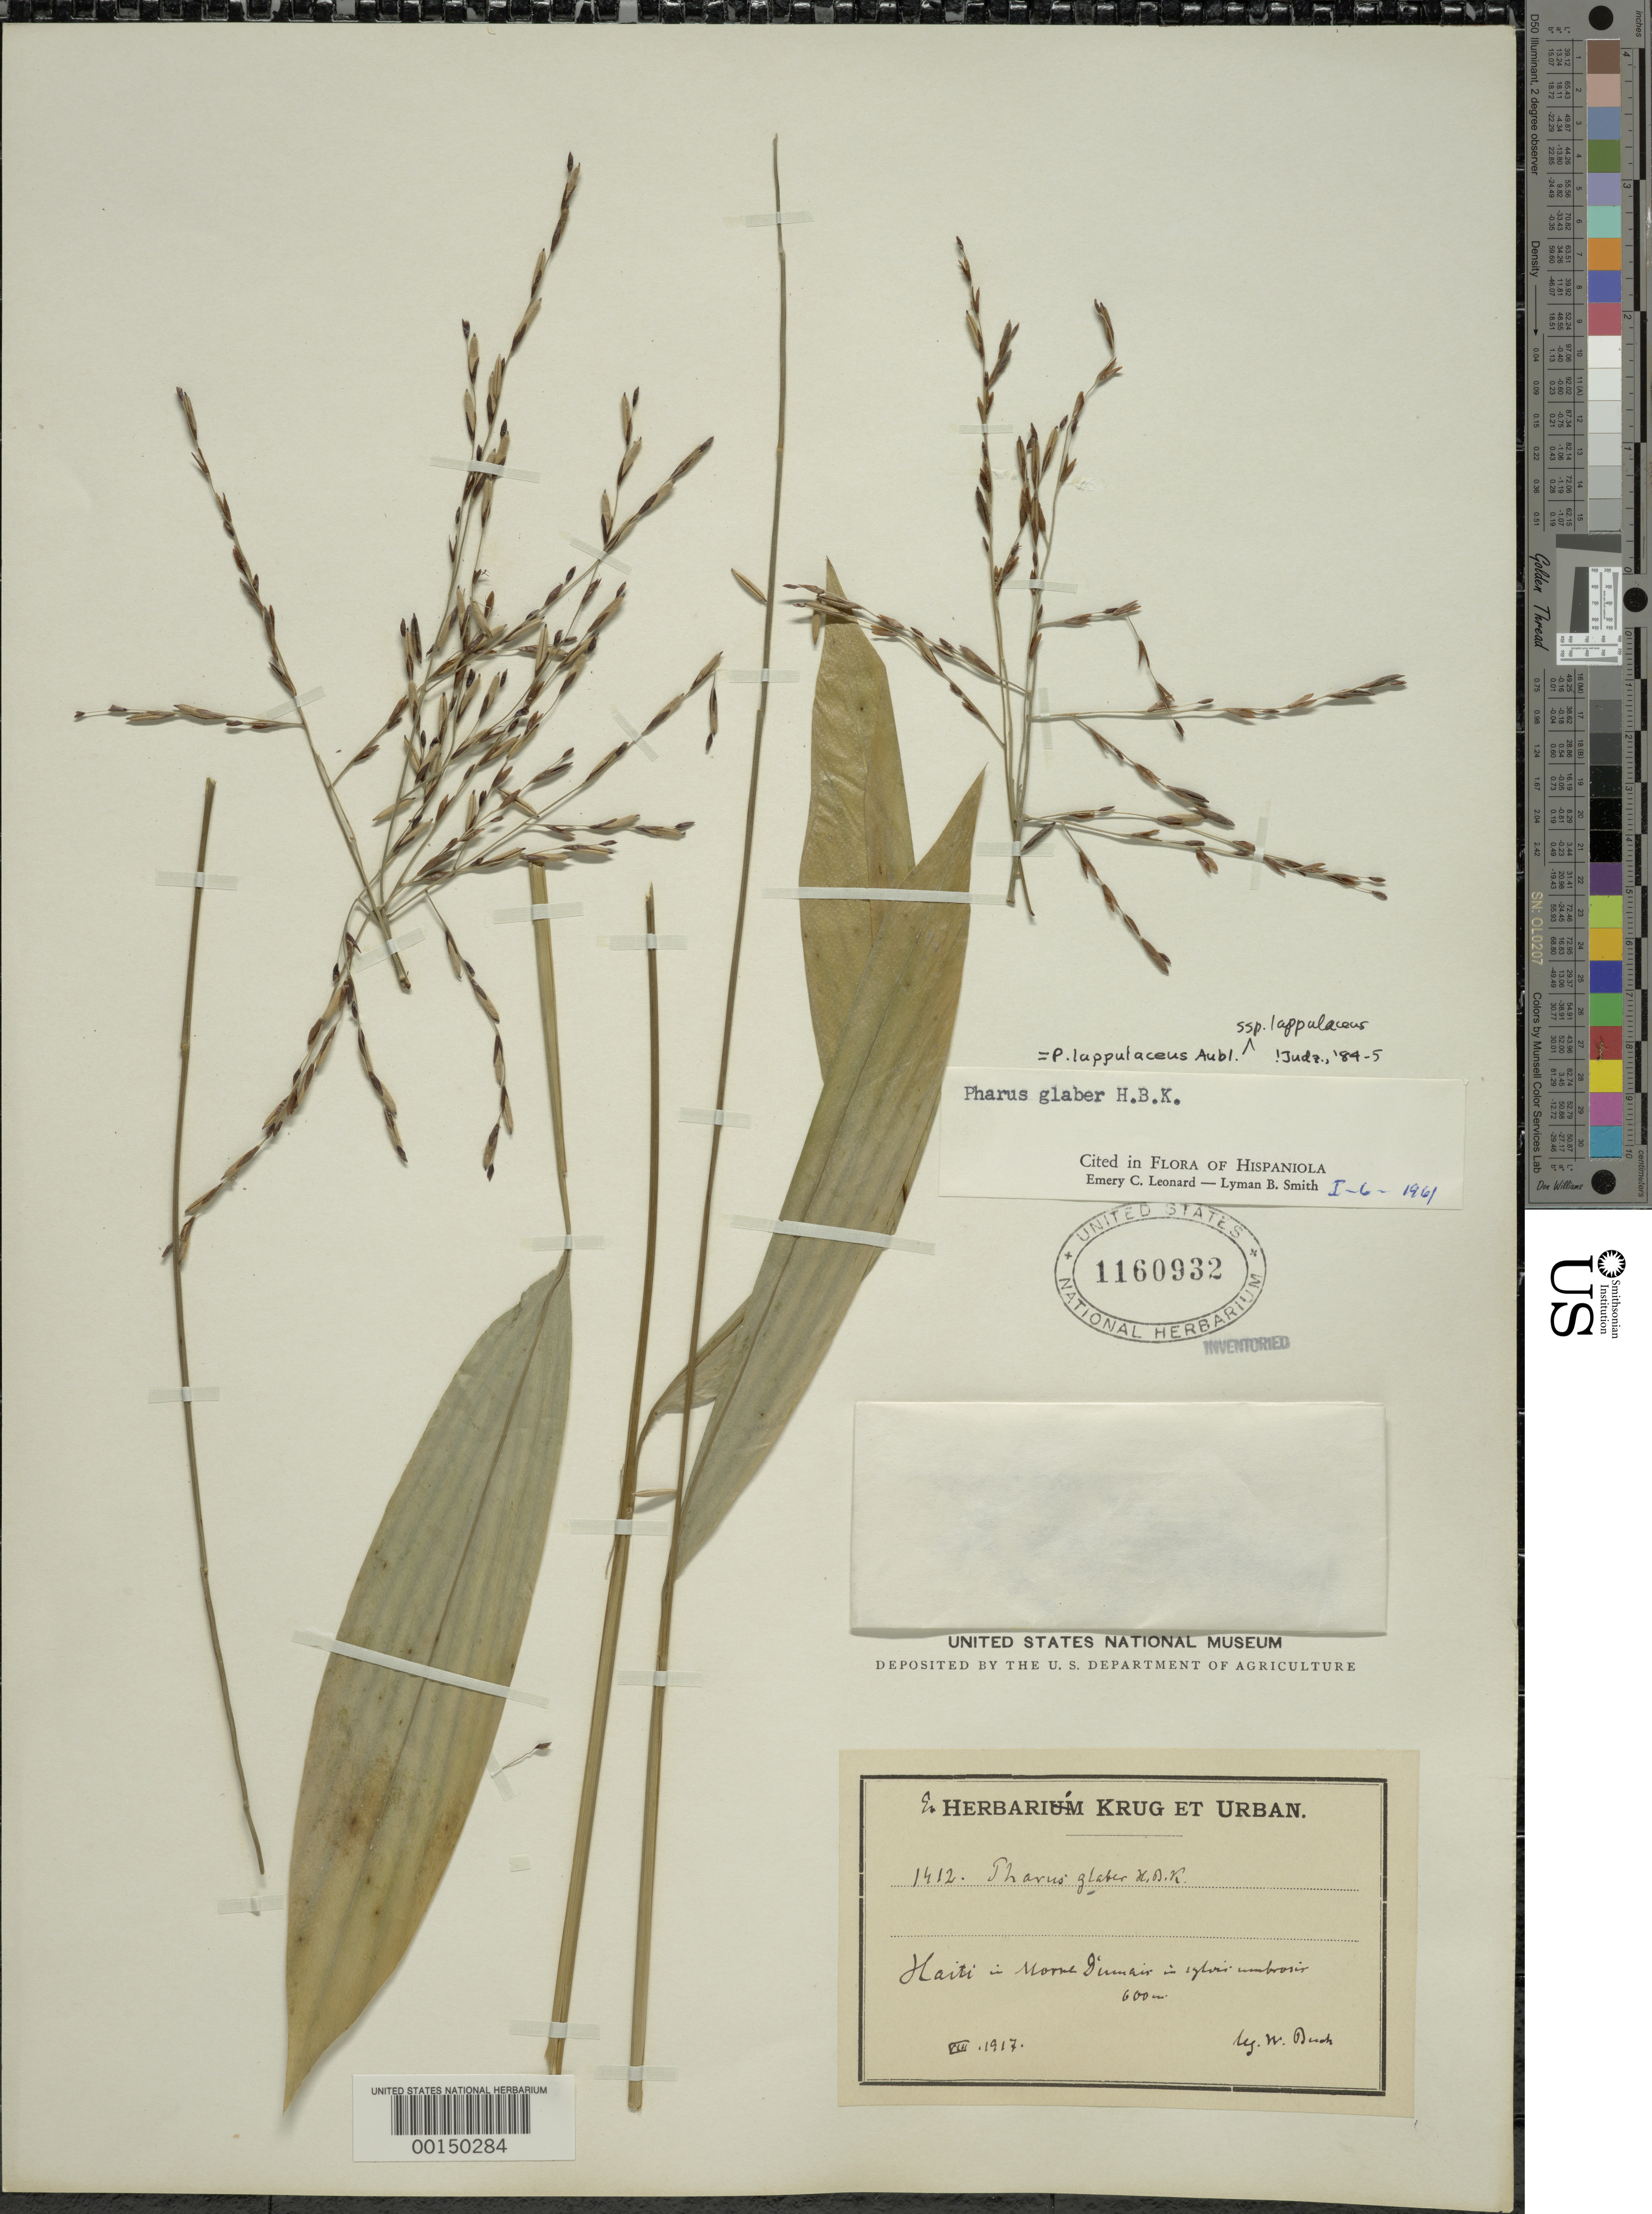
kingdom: Plantae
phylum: Tracheophyta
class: Liliopsida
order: Poales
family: Poaceae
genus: Pharus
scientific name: Pharus lappulaceus subsp. lappulaceus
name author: Aubl.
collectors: W. Buch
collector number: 1412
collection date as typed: Aug 1917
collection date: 1917-08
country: Haiti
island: Hispaniola Island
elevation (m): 600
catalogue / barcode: US 1160932